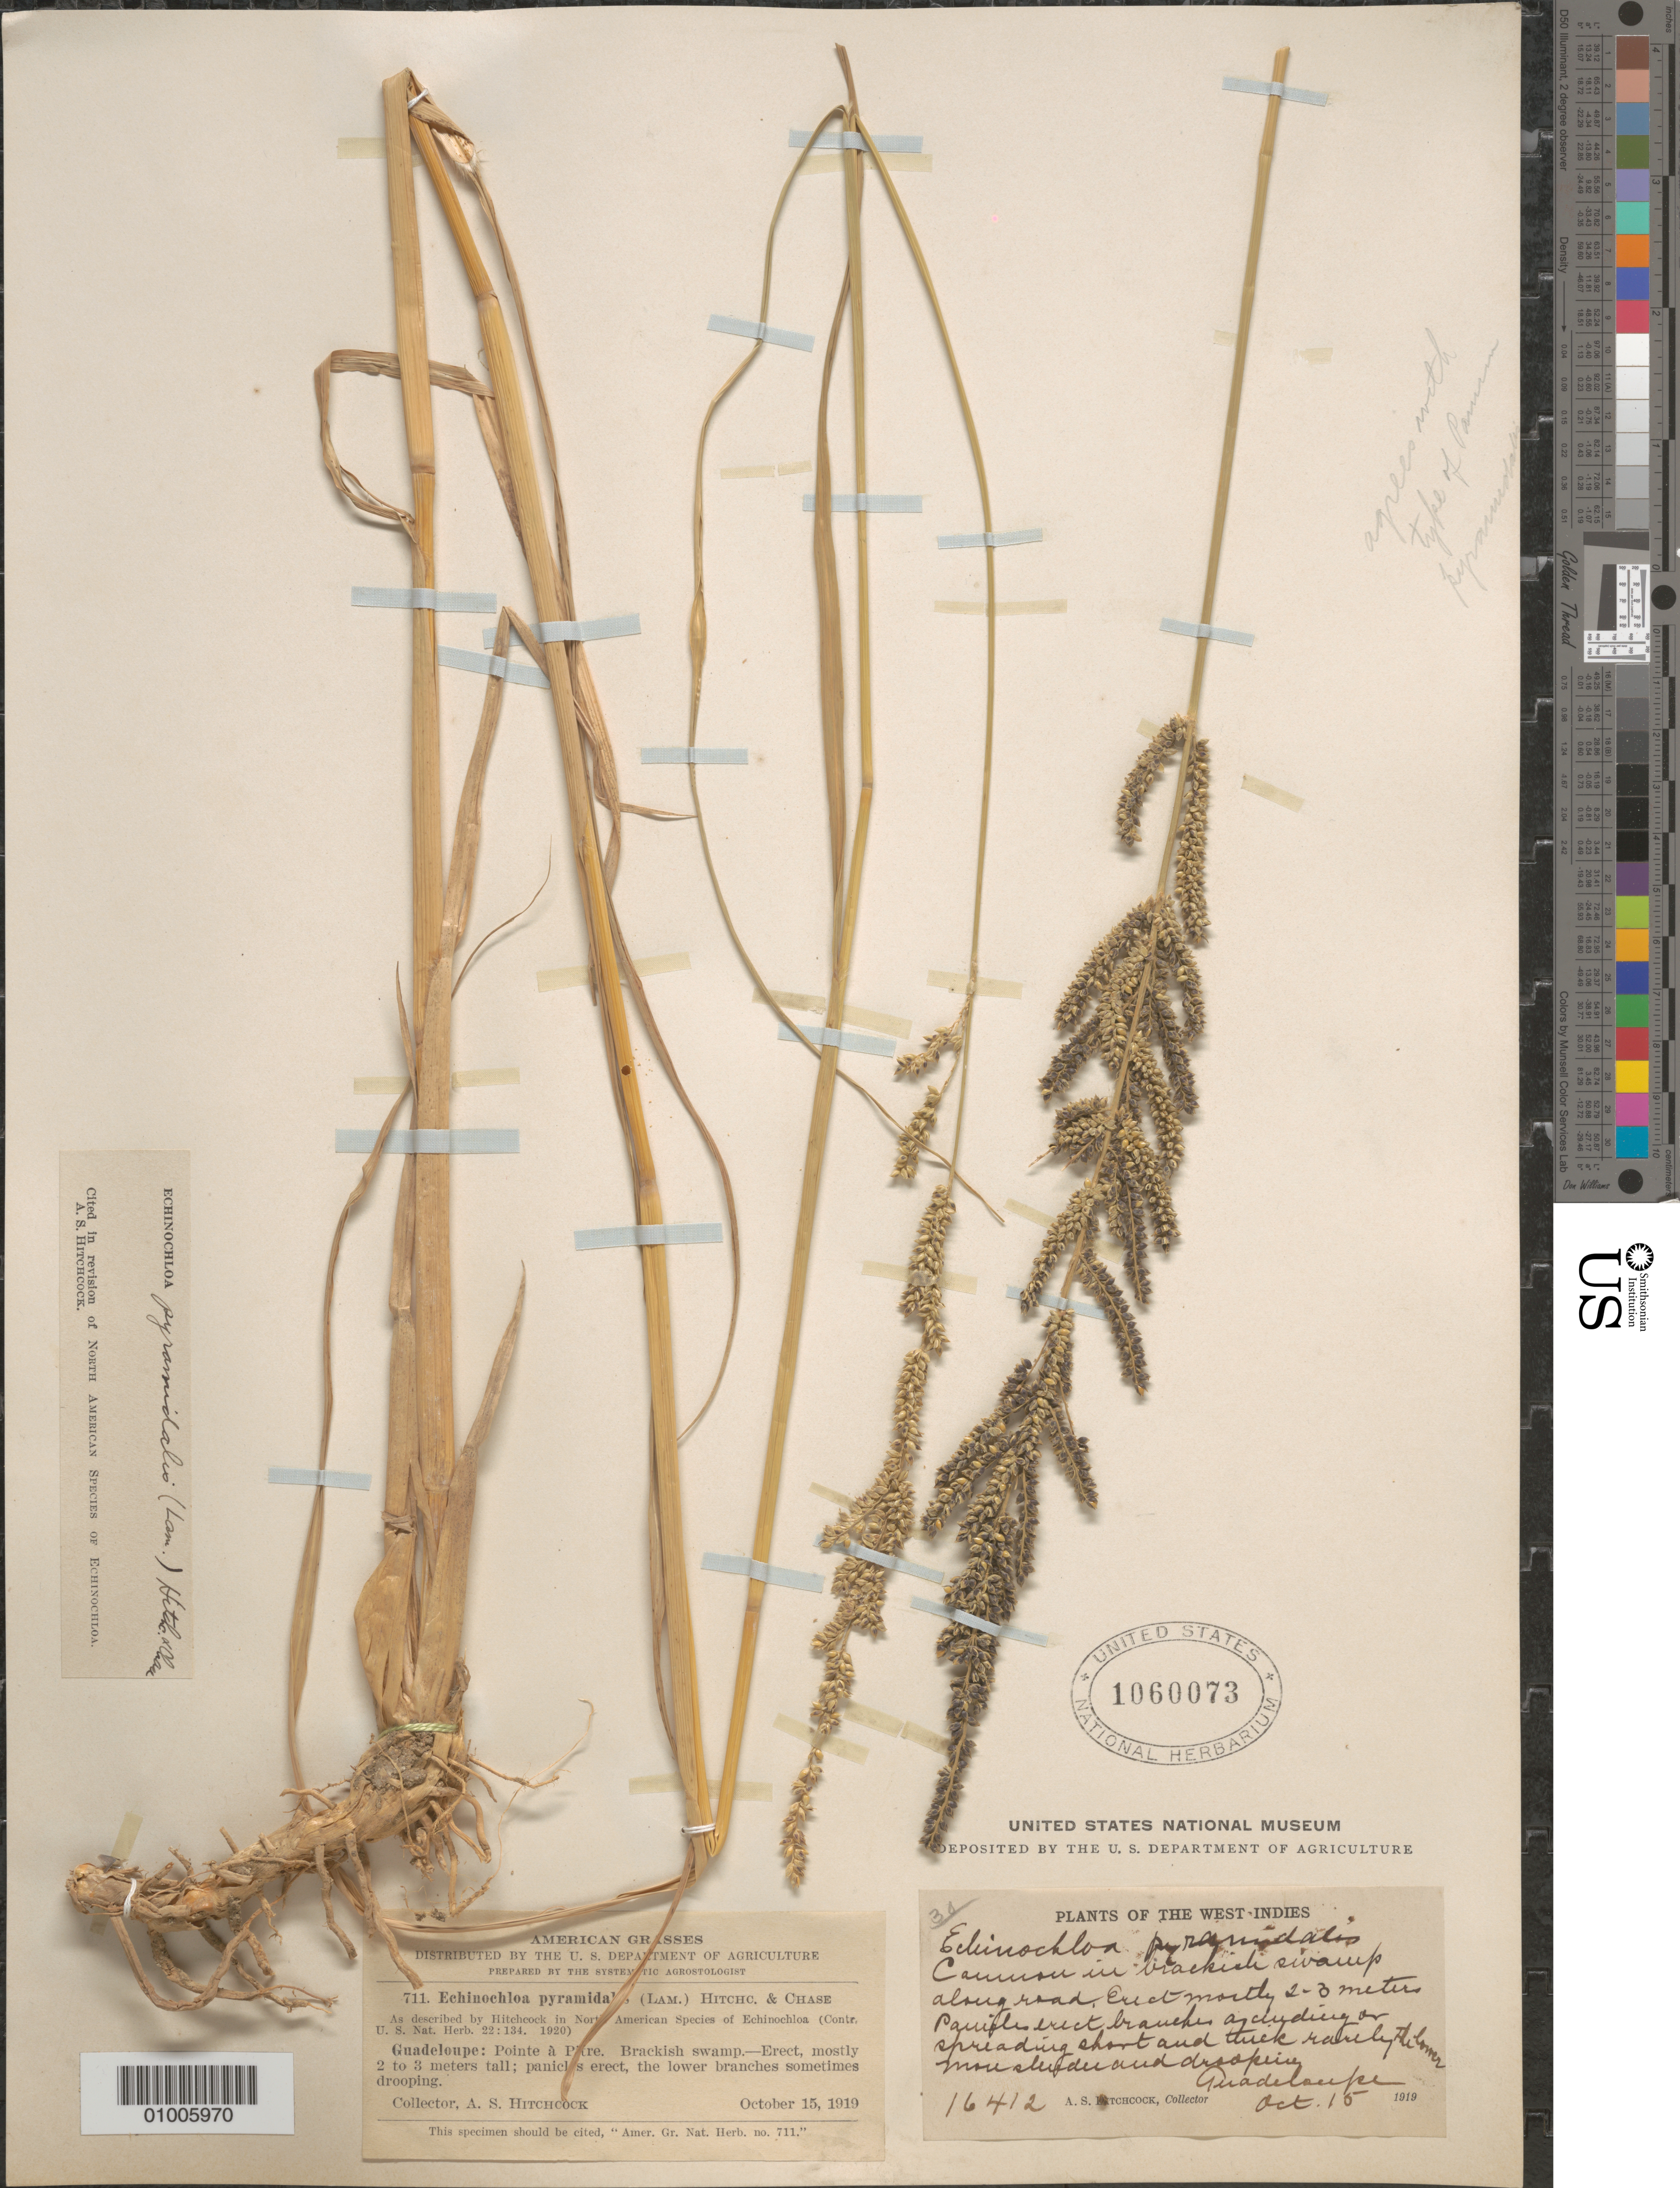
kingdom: Plantae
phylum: Tracheophyta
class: Liliopsida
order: Poales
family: Poaceae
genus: Echinochloa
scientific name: Echinochloa pyramidalis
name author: (Lam.) Hitchc. & Chase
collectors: A. S. Hitchcock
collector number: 16412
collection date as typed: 15 Oct 1919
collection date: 1919-10-15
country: Guadeloupe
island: Basse Terre [Guadeloupe]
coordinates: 0 N, 0 E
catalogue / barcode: US 1060073